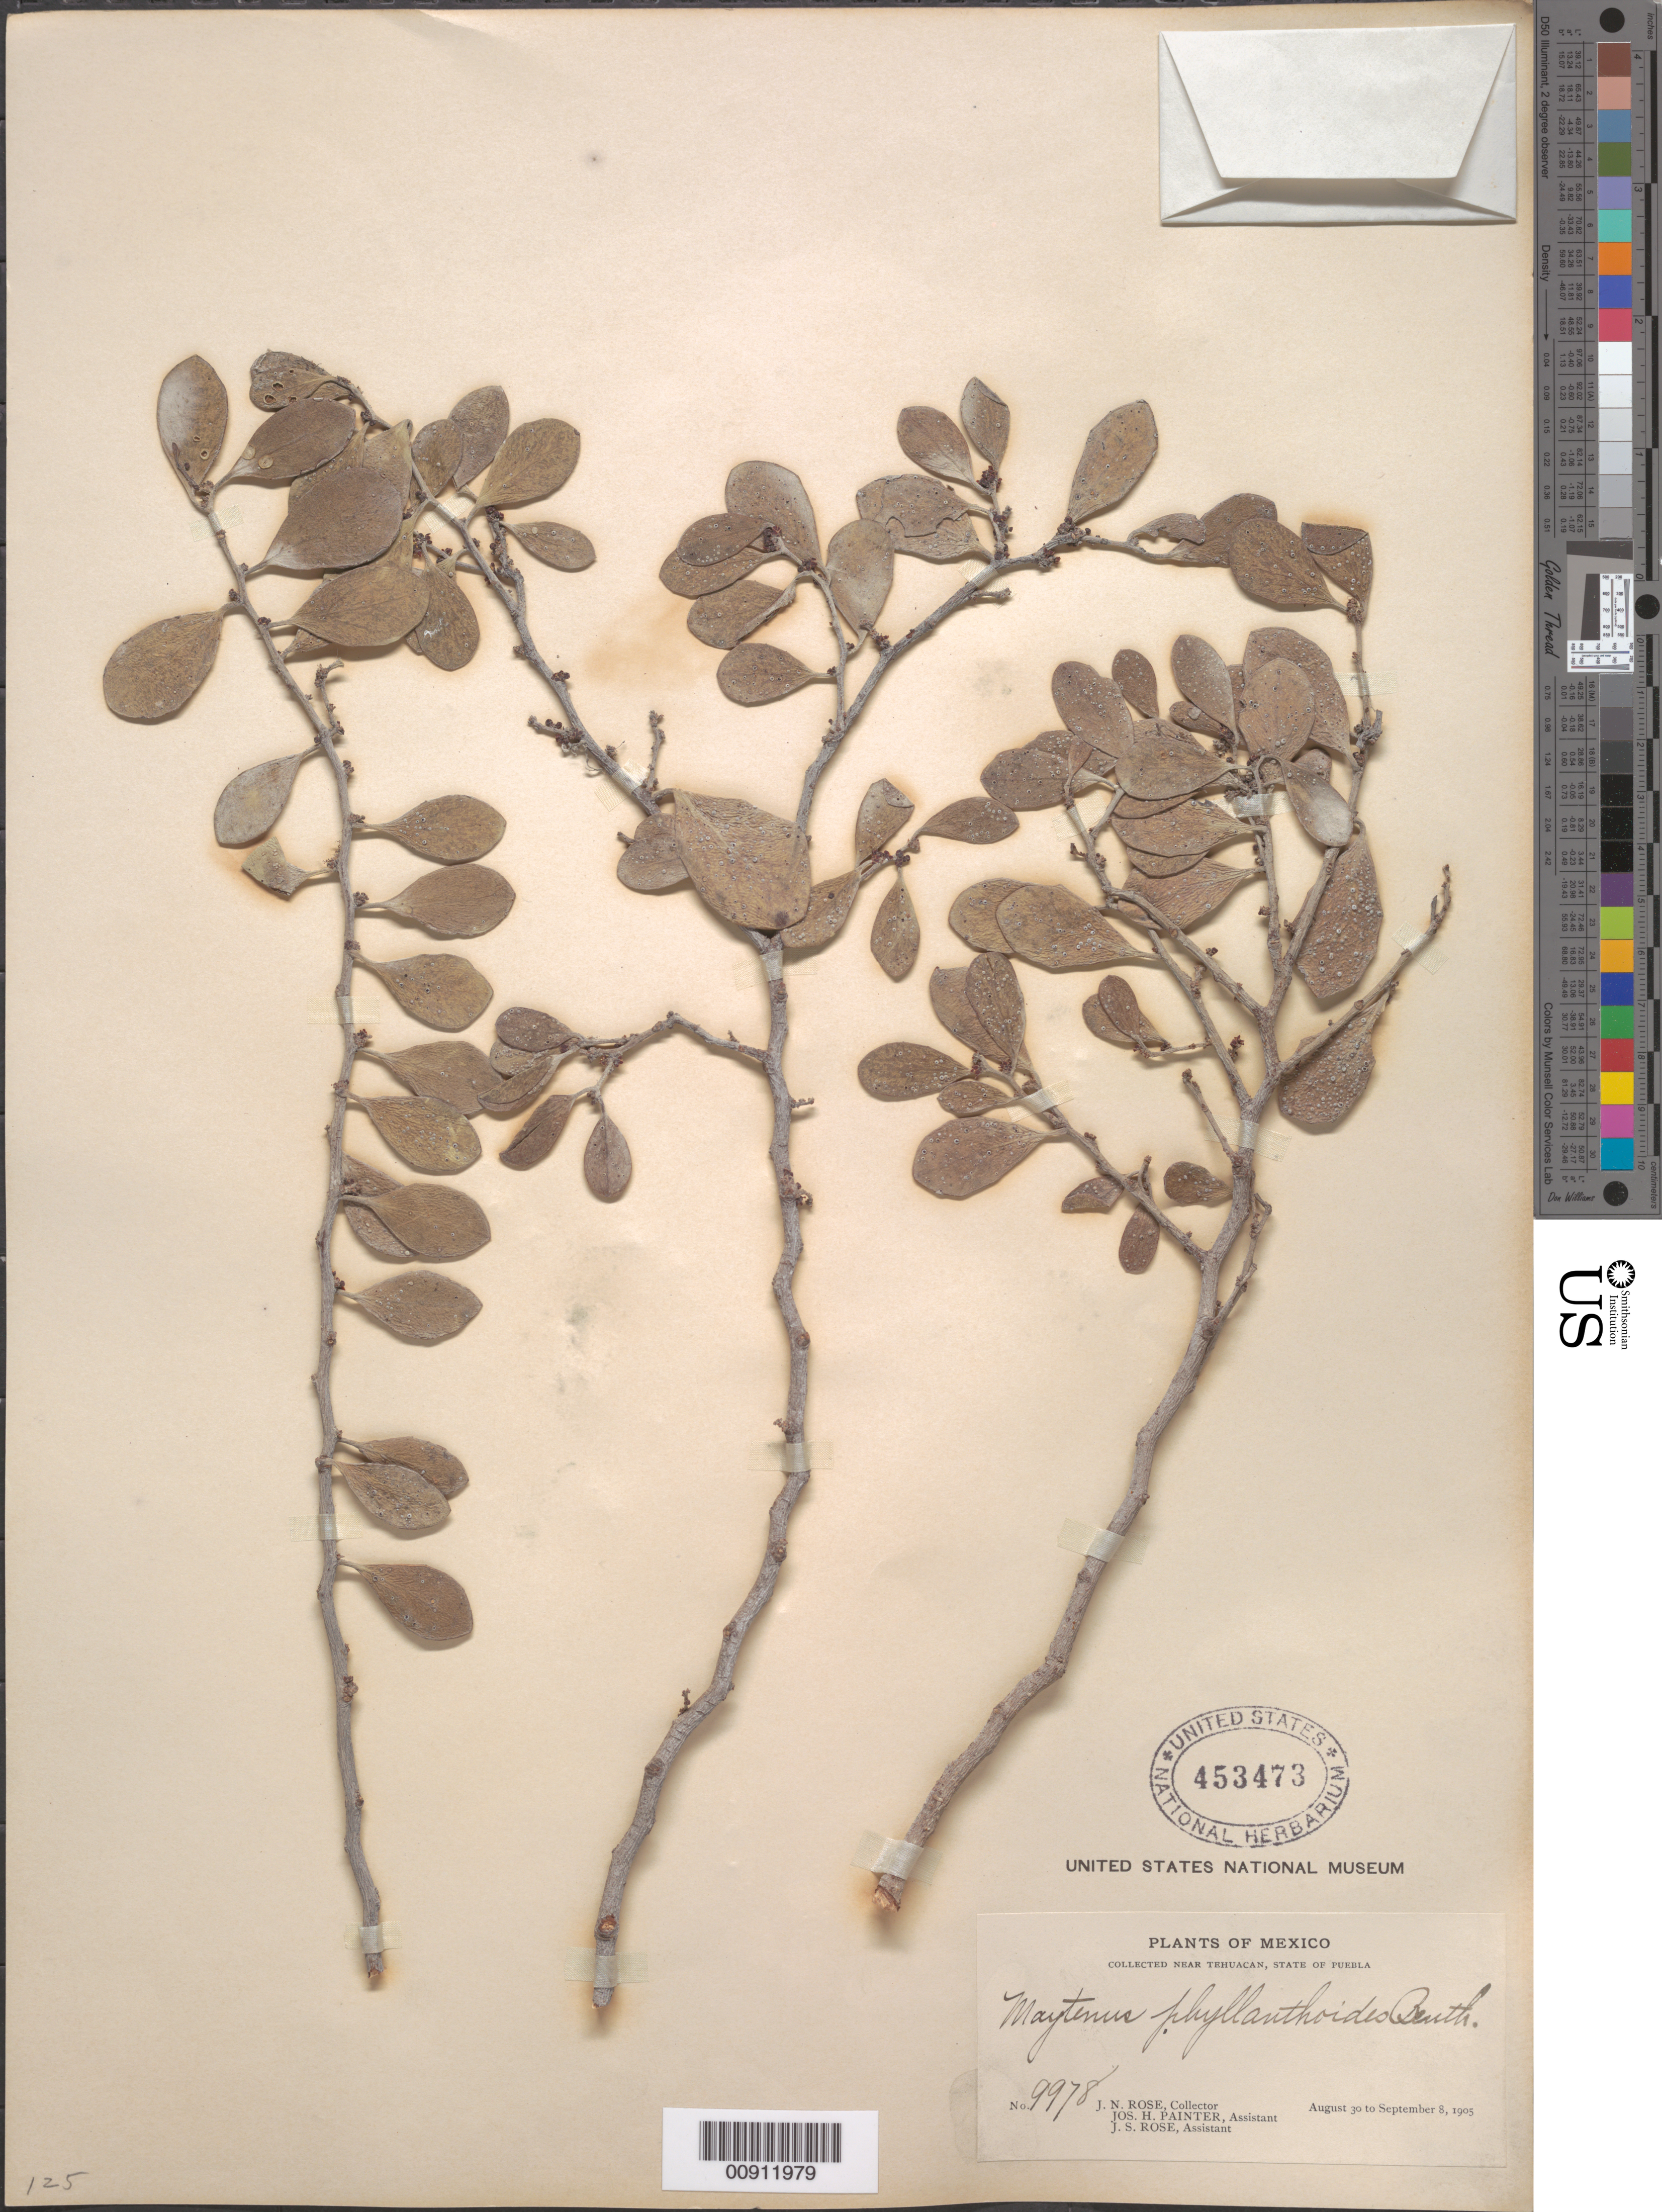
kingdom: Plantae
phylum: Tracheophyta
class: Magnoliopsida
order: Celastrales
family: Celastraceae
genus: Tricerma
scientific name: Tricerma phyllanthoides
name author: (Benth.) Lundell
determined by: Strong, Mark T., (BOT), Smithsonian Institution - National Museum of Natural History (UNITED STATES)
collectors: J. N. Rose, J. H. Painter & J. S. Rose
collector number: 9978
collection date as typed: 30 Aug 1905 to 08 Sep 1905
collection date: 1905-08-30/1905-09-08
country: Mexico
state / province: Puebla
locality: Near Tehuacán, State of Puebla.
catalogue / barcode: US 453473